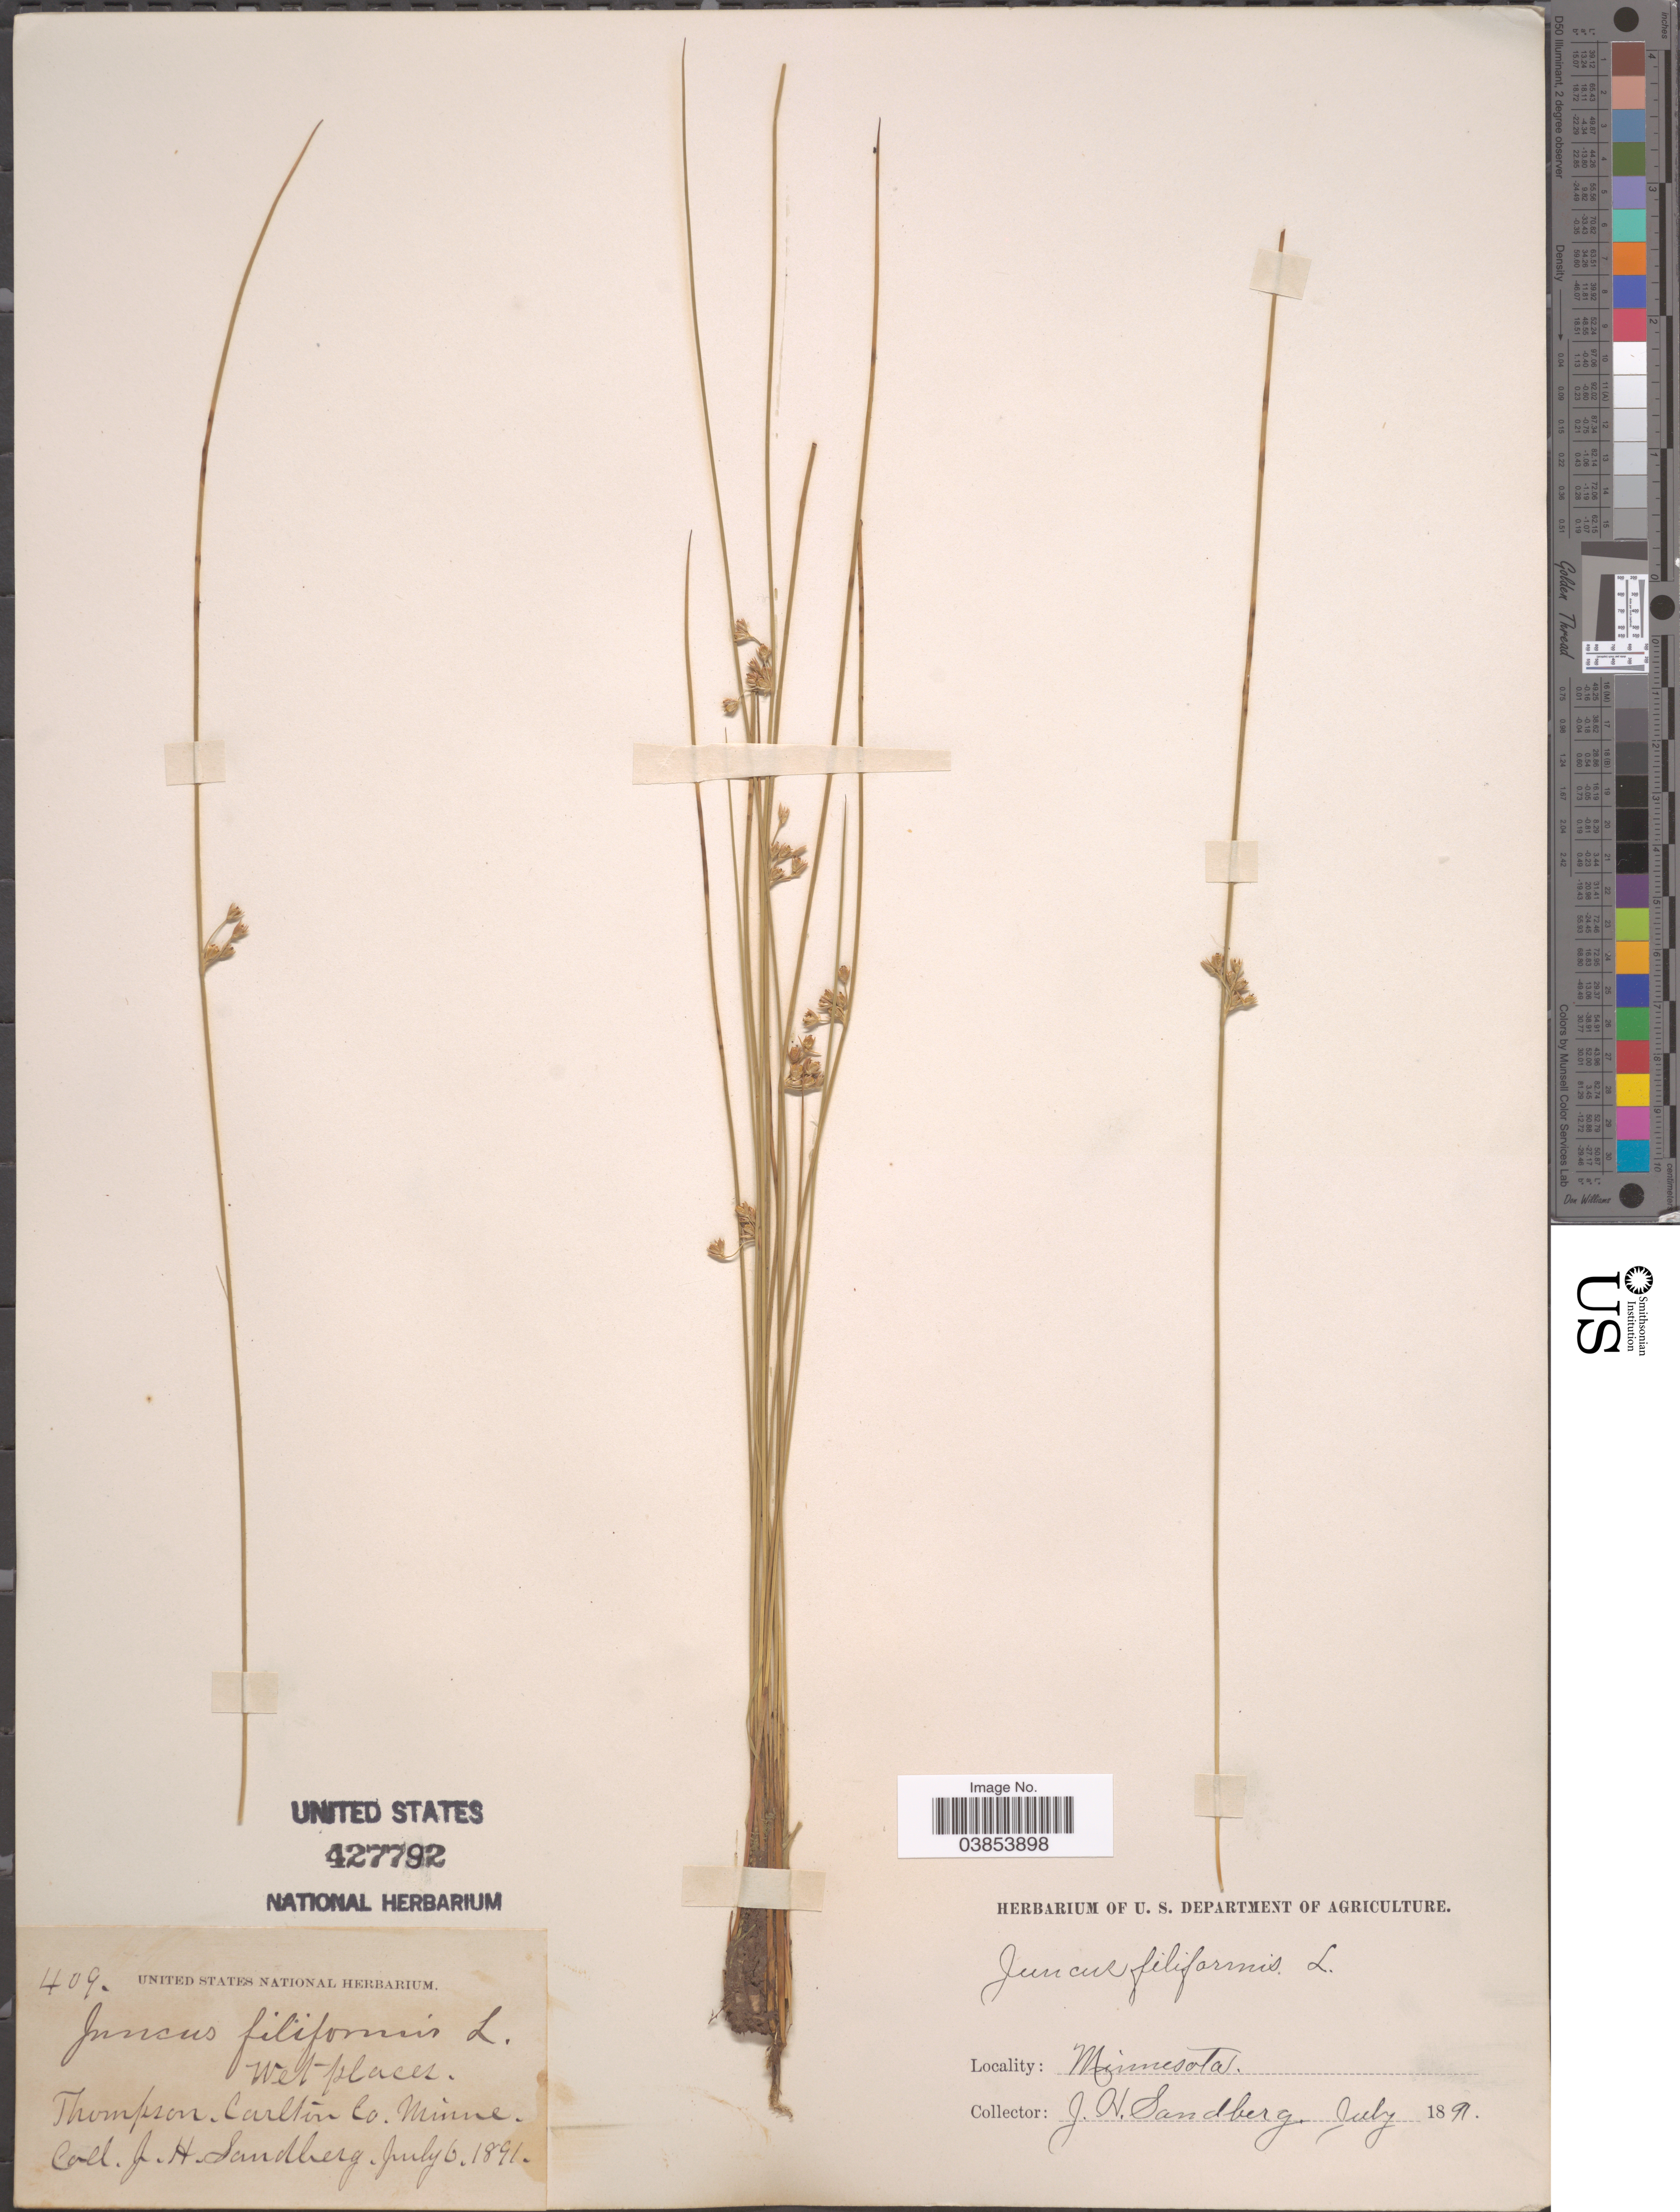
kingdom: Plantae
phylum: Tracheophyta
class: Liliopsida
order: Poales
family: Juncaceae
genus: Juncus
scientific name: Juncus filiformis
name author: L.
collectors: J. H. Sandberg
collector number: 409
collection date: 1891-07-06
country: United States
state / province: Minnesota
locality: Thompson, Carlton Co.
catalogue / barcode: US 427792